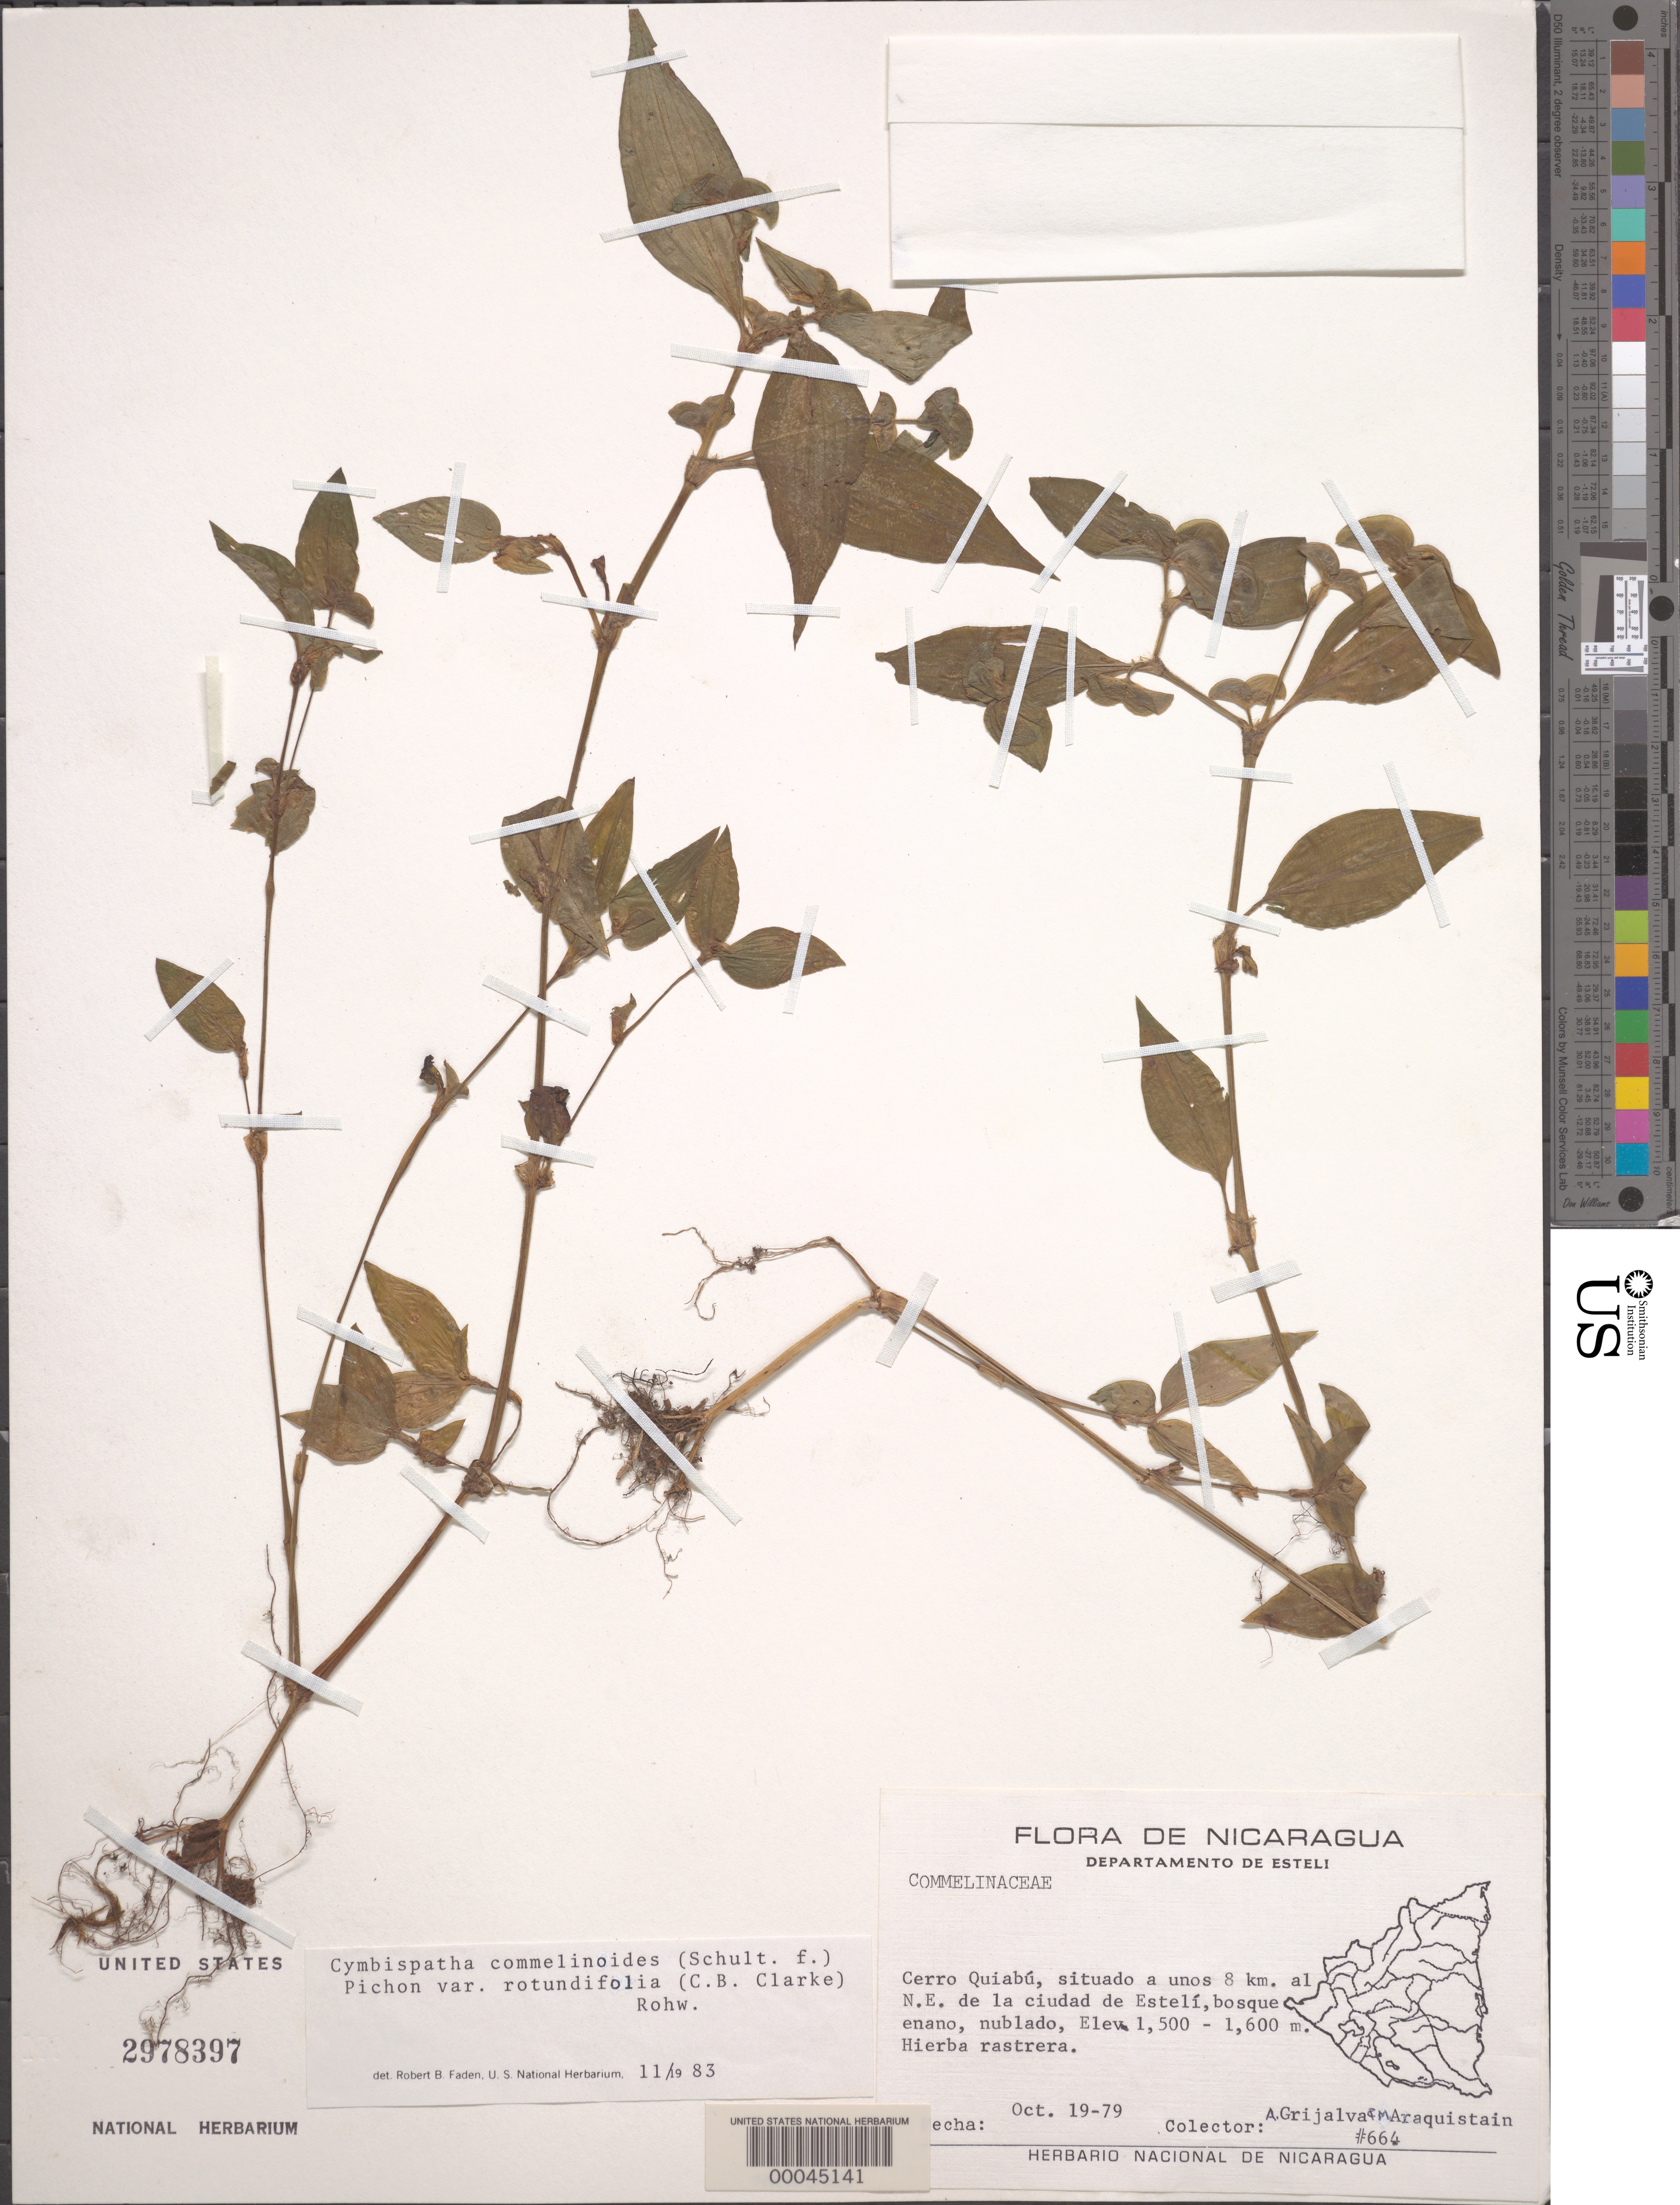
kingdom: Plantae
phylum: Tracheophyta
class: Liliopsida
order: Commelinales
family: Commelinaceae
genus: Tradescantia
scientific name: Tradescantia gracillima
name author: Standl.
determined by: Strong, Mark T., (BOT), Smithsonian Institution - National Museum of Natural History (UNITED STATES)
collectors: A. Grijalva & M. Araquistain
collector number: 664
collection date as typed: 19 Oct 1979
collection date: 1979-10-19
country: Nicaragua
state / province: Estelí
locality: Cerro quiabu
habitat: Forest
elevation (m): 1500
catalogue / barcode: US 2978397